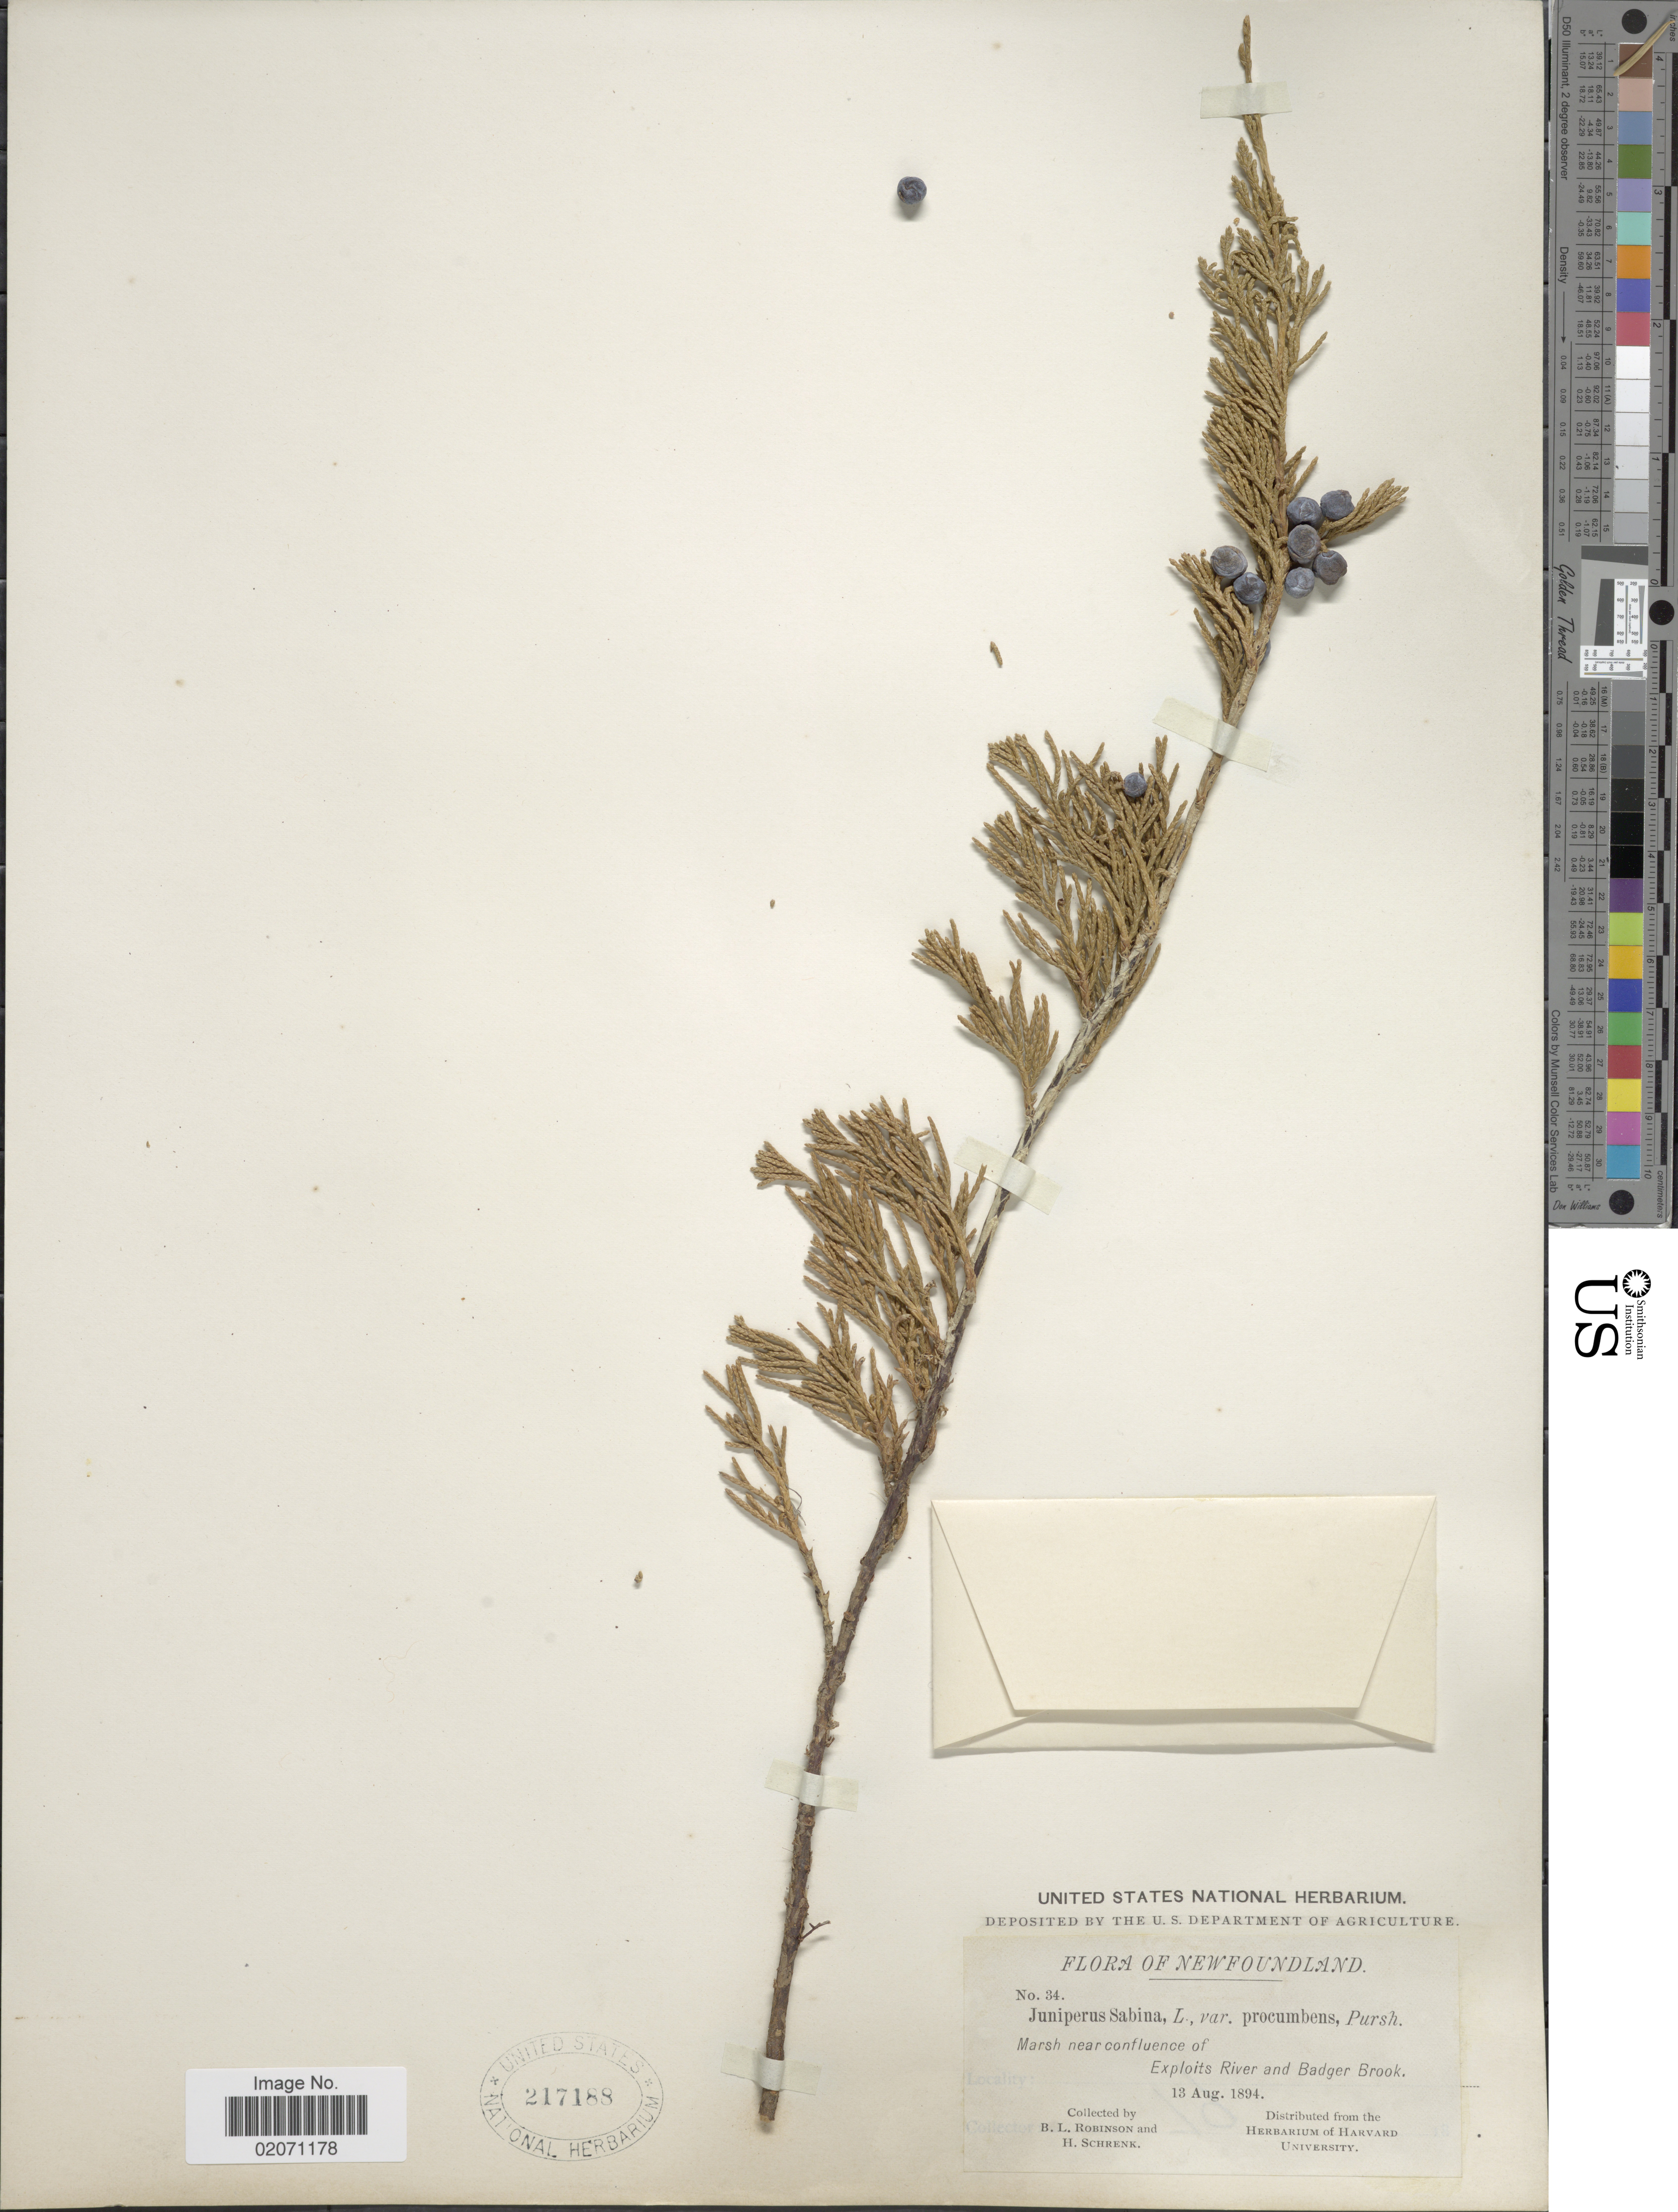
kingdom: Plantae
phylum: Tracheophyta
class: Pinopsida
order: Pinales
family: Cupressaceae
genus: Juniperus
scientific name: Juniperus horizontalis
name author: Moench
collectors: B. L. Robinson & H. v. Schrenk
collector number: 34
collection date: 1894-08-13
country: Canada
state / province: Newfoundland and Labrador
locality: Marsh near confluence of Exploits River and Badger Brook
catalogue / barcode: US 217188